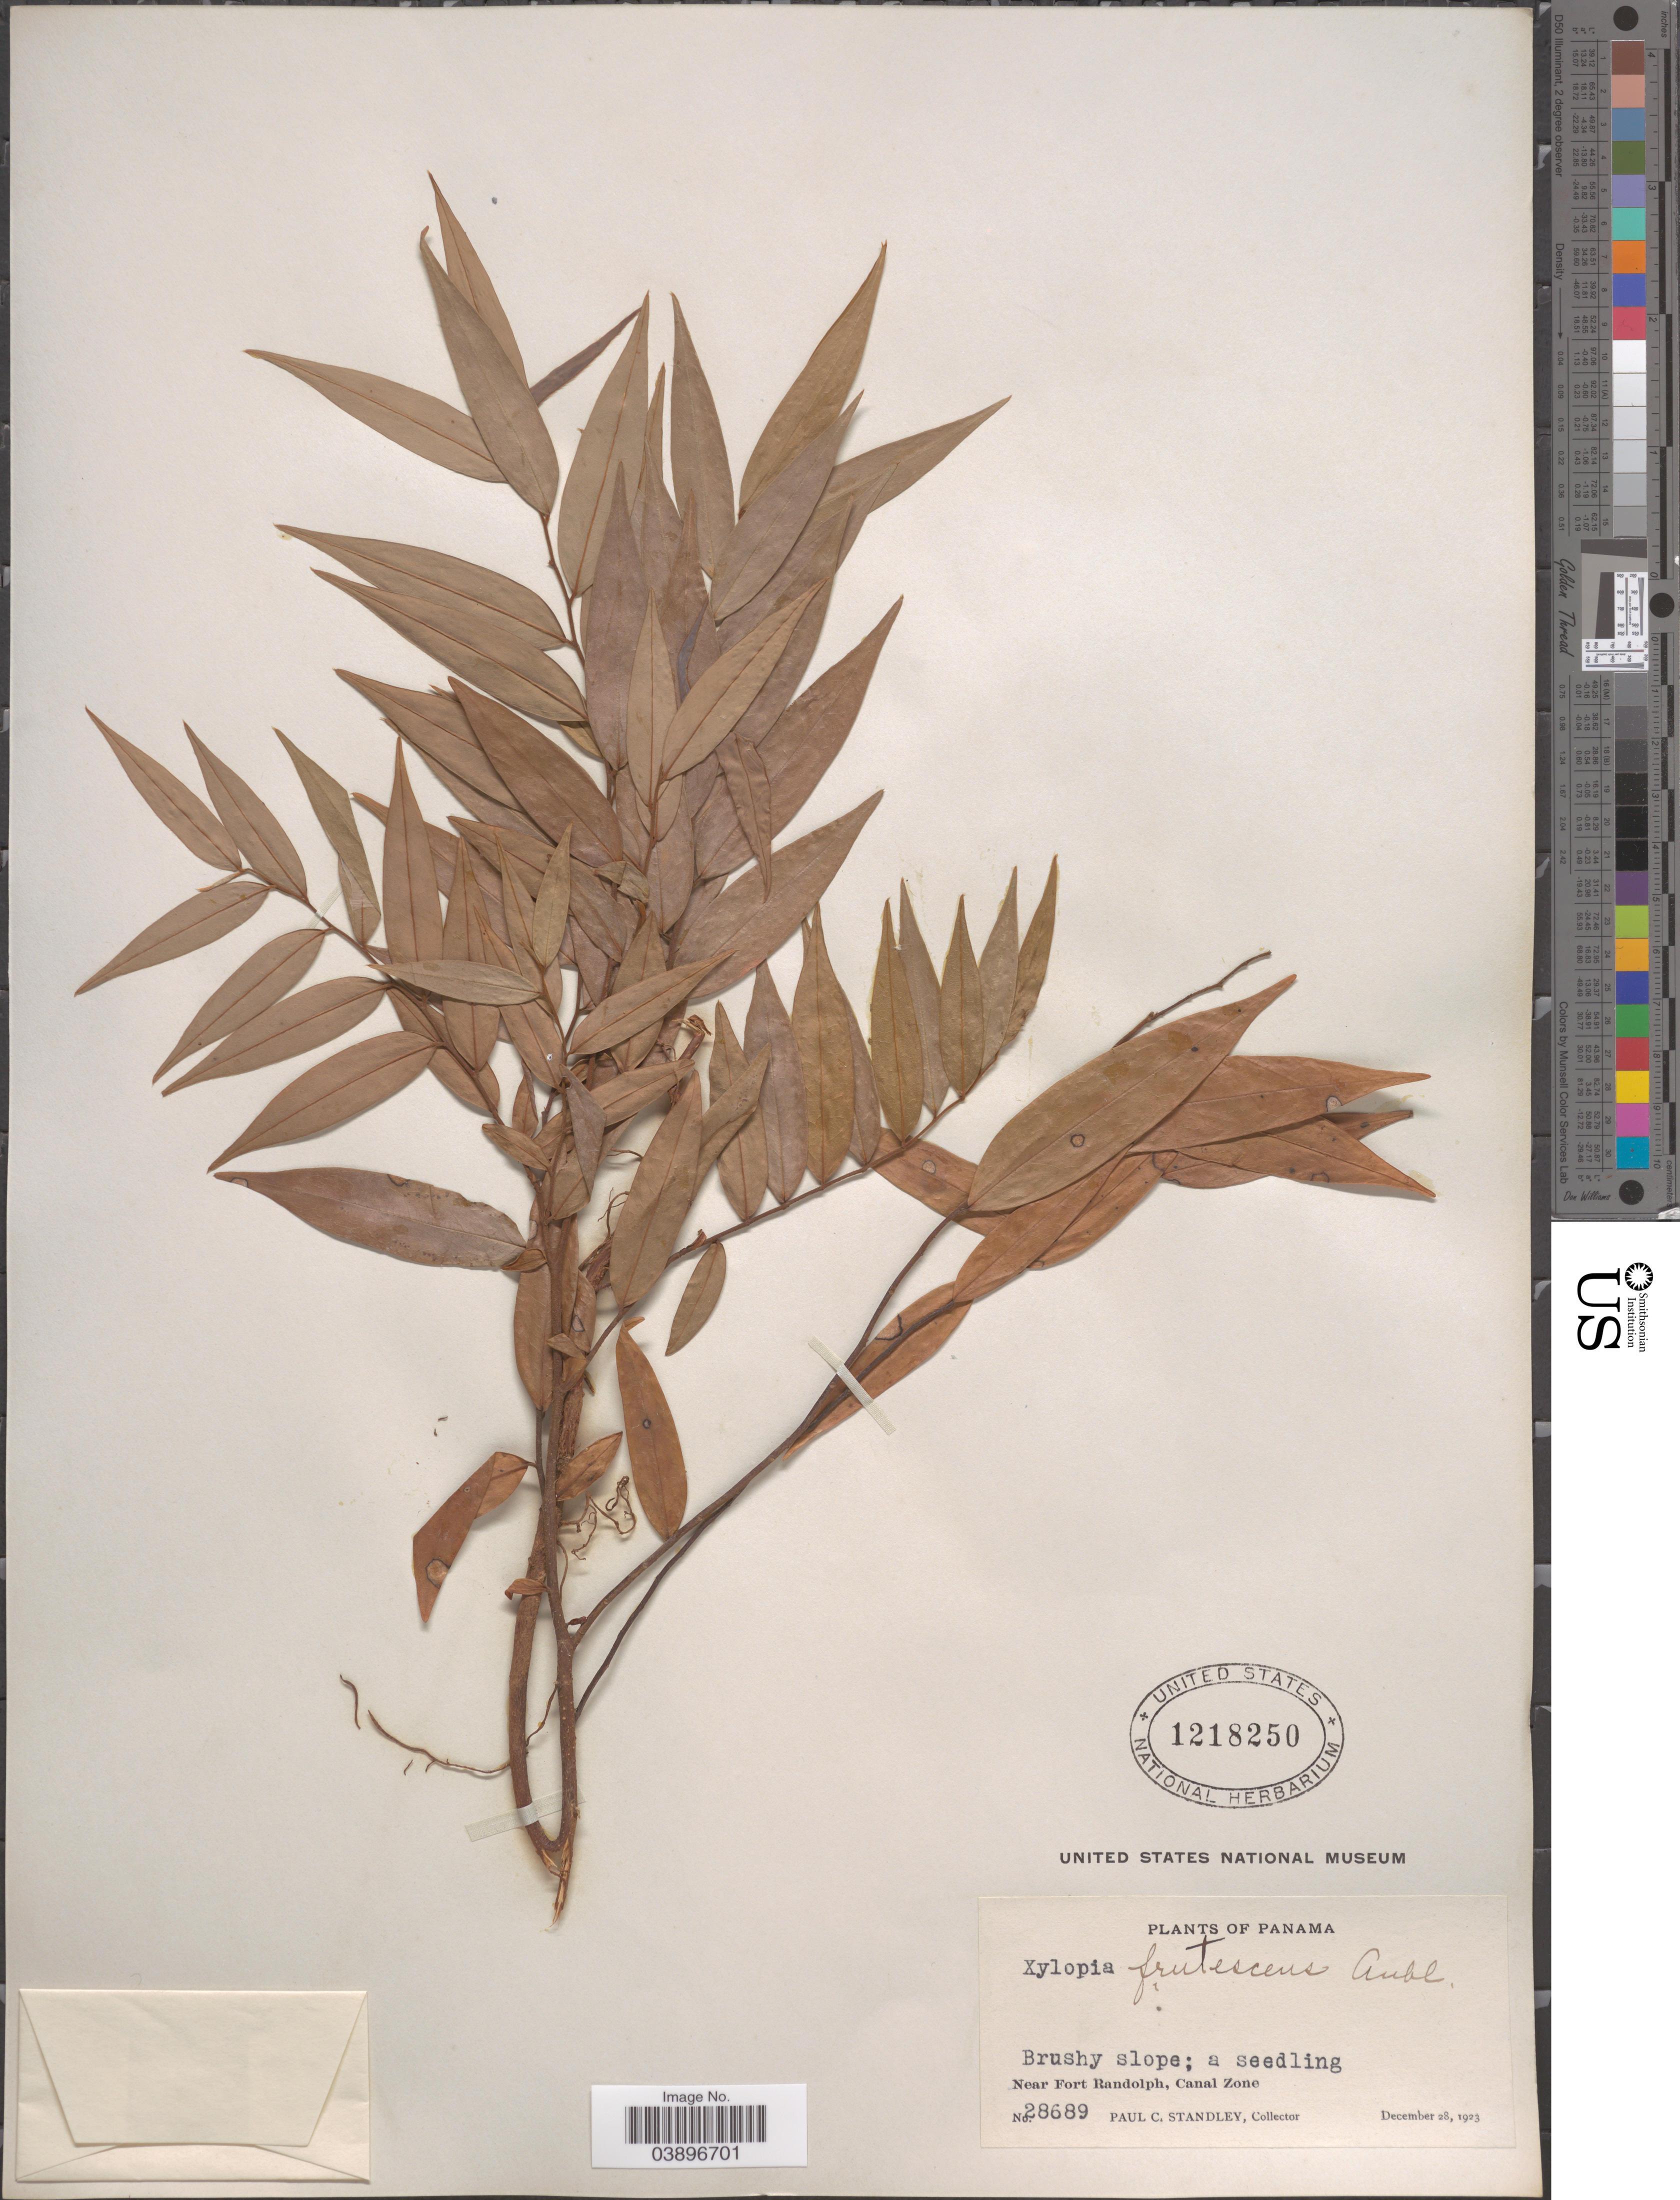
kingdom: Plantae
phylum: Tracheophyta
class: Magnoliopsida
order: Magnoliales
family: Annonaceae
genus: Xylopia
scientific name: Xylopia frutescens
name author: Aubl.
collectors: P. C. Standley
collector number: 28689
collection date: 1923-12-28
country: Panama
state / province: Colón / Panamá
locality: Near Fort Randolph, Canal Zone.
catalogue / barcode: US 1218250